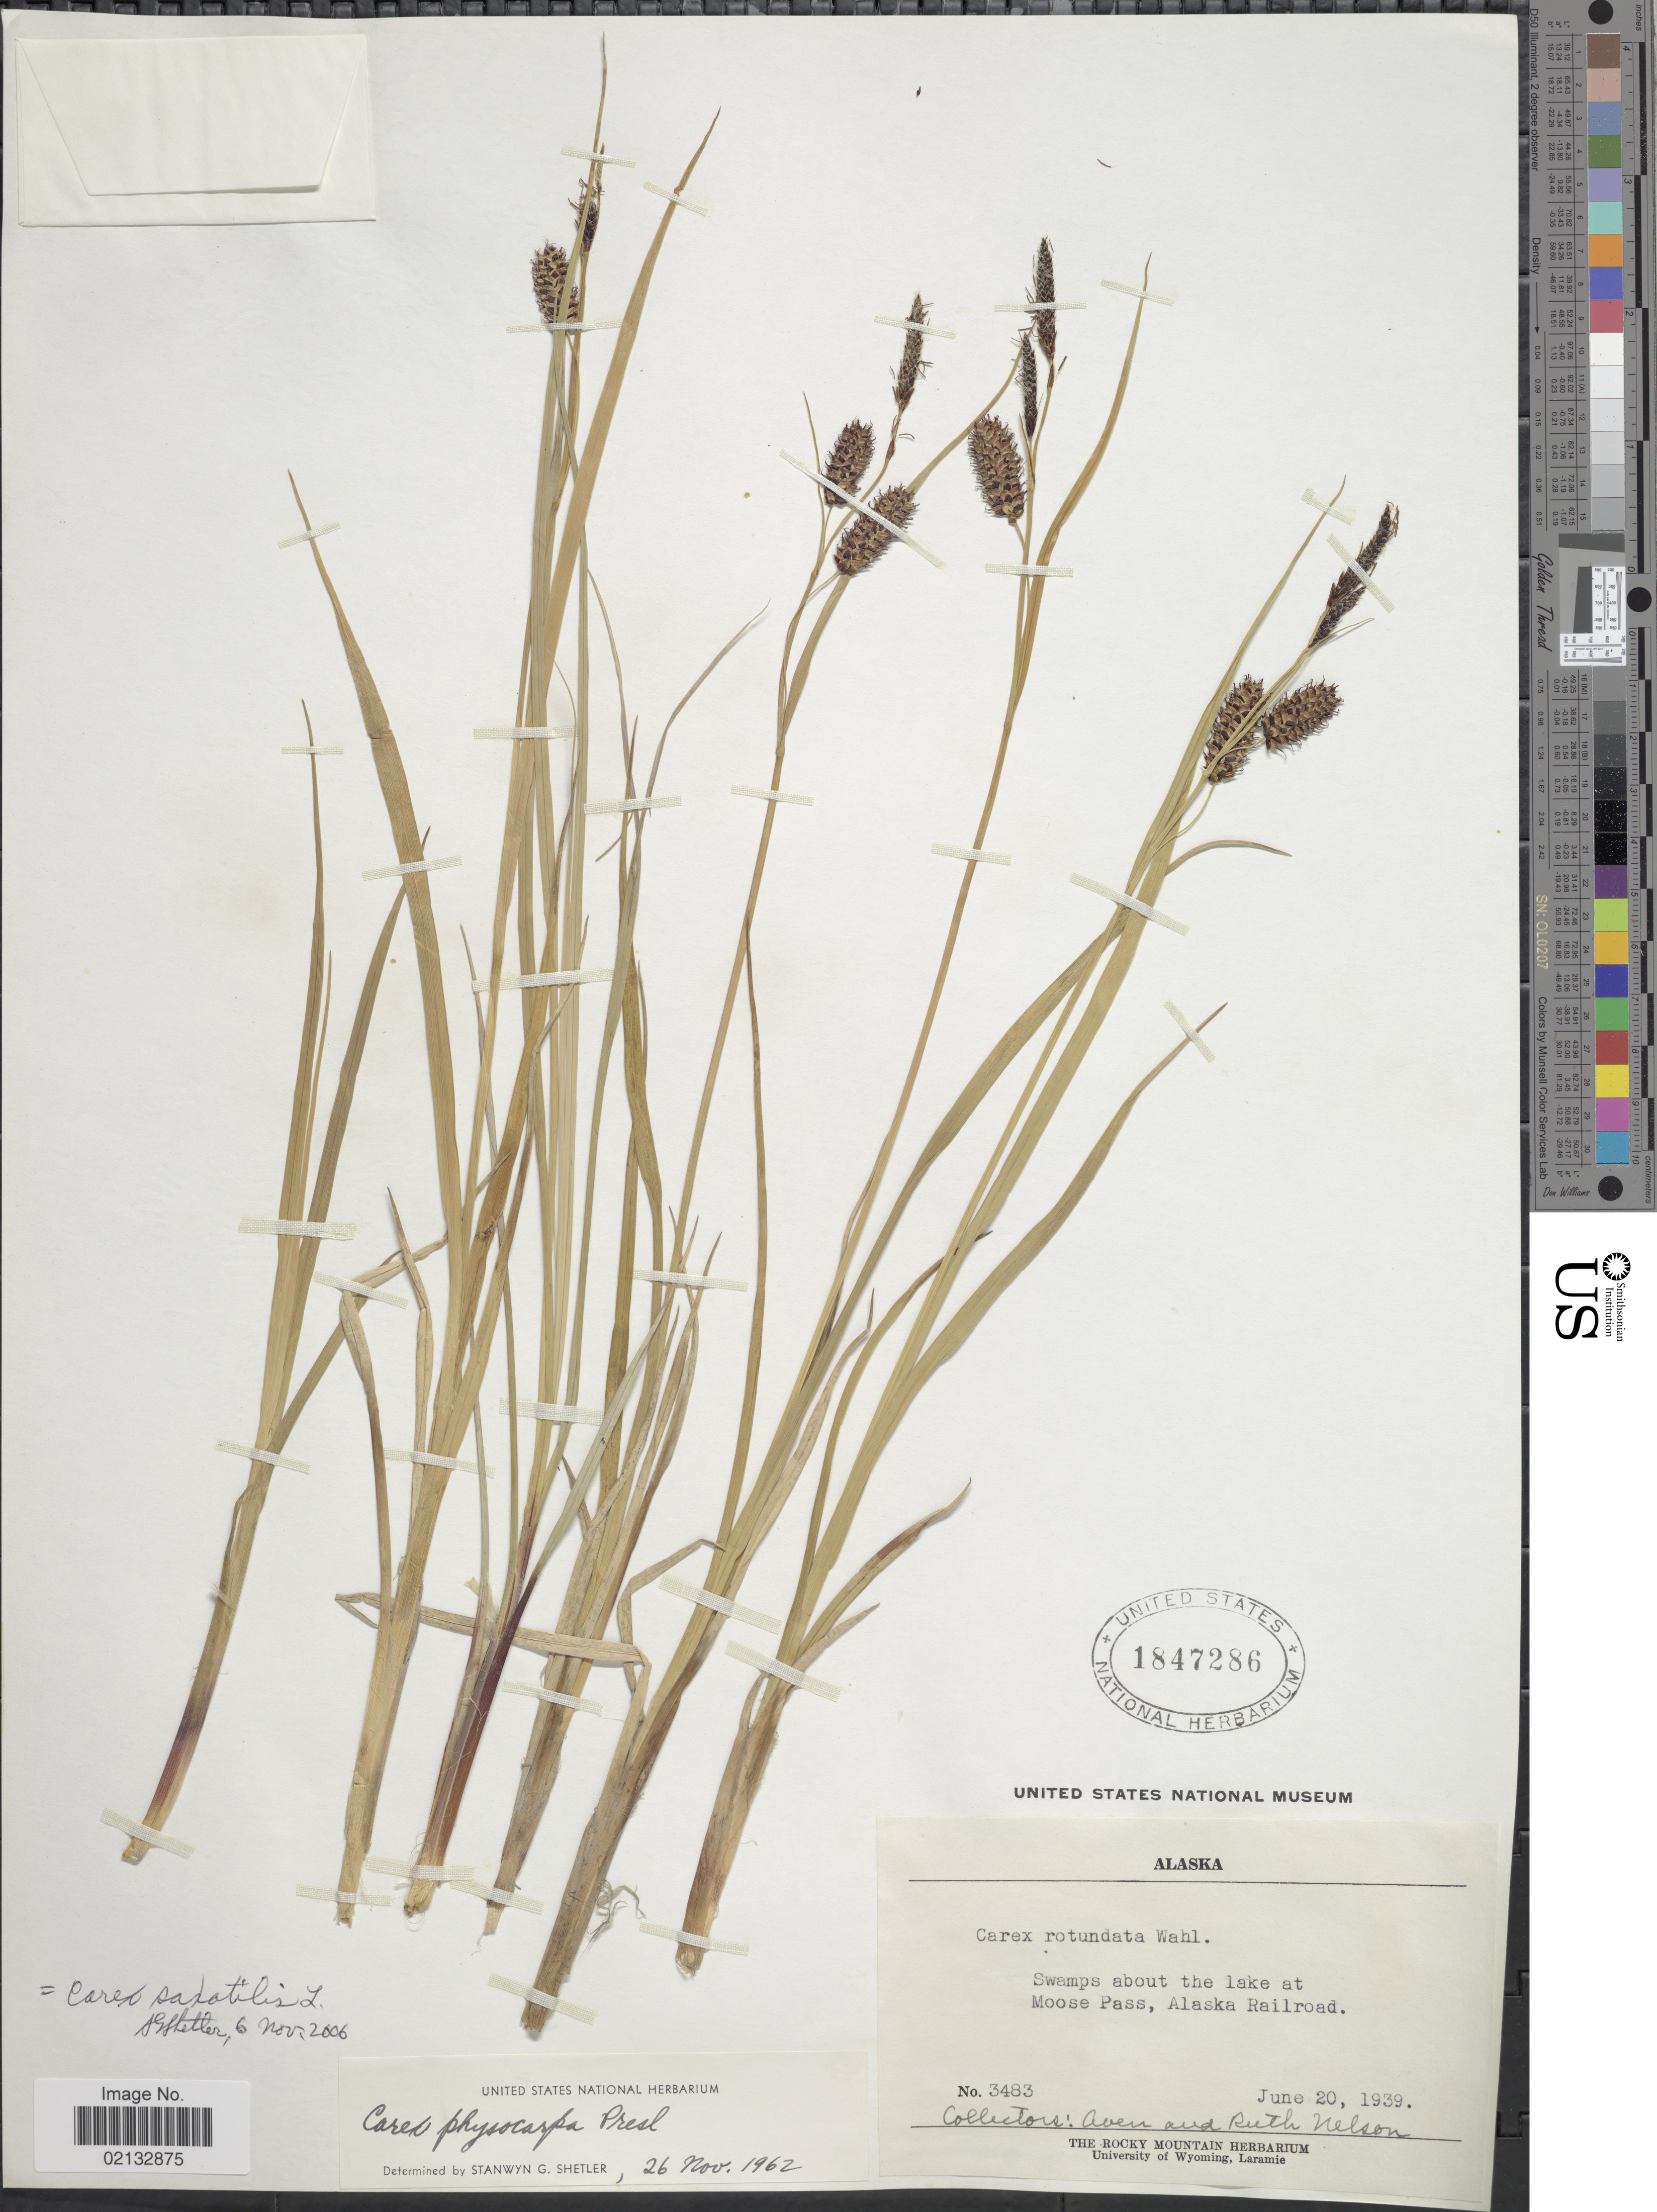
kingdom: Plantae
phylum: Tracheophyta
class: Liliopsida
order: Poales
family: Cyperaceae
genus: Carex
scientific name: Carex saxatilis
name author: L.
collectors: A. Nelson & R. A. Nelson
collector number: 3483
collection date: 1939-06-20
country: United States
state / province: Alaska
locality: Swamps about the lake at Moose Pass, Alaska Railroad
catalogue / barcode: US 1847286